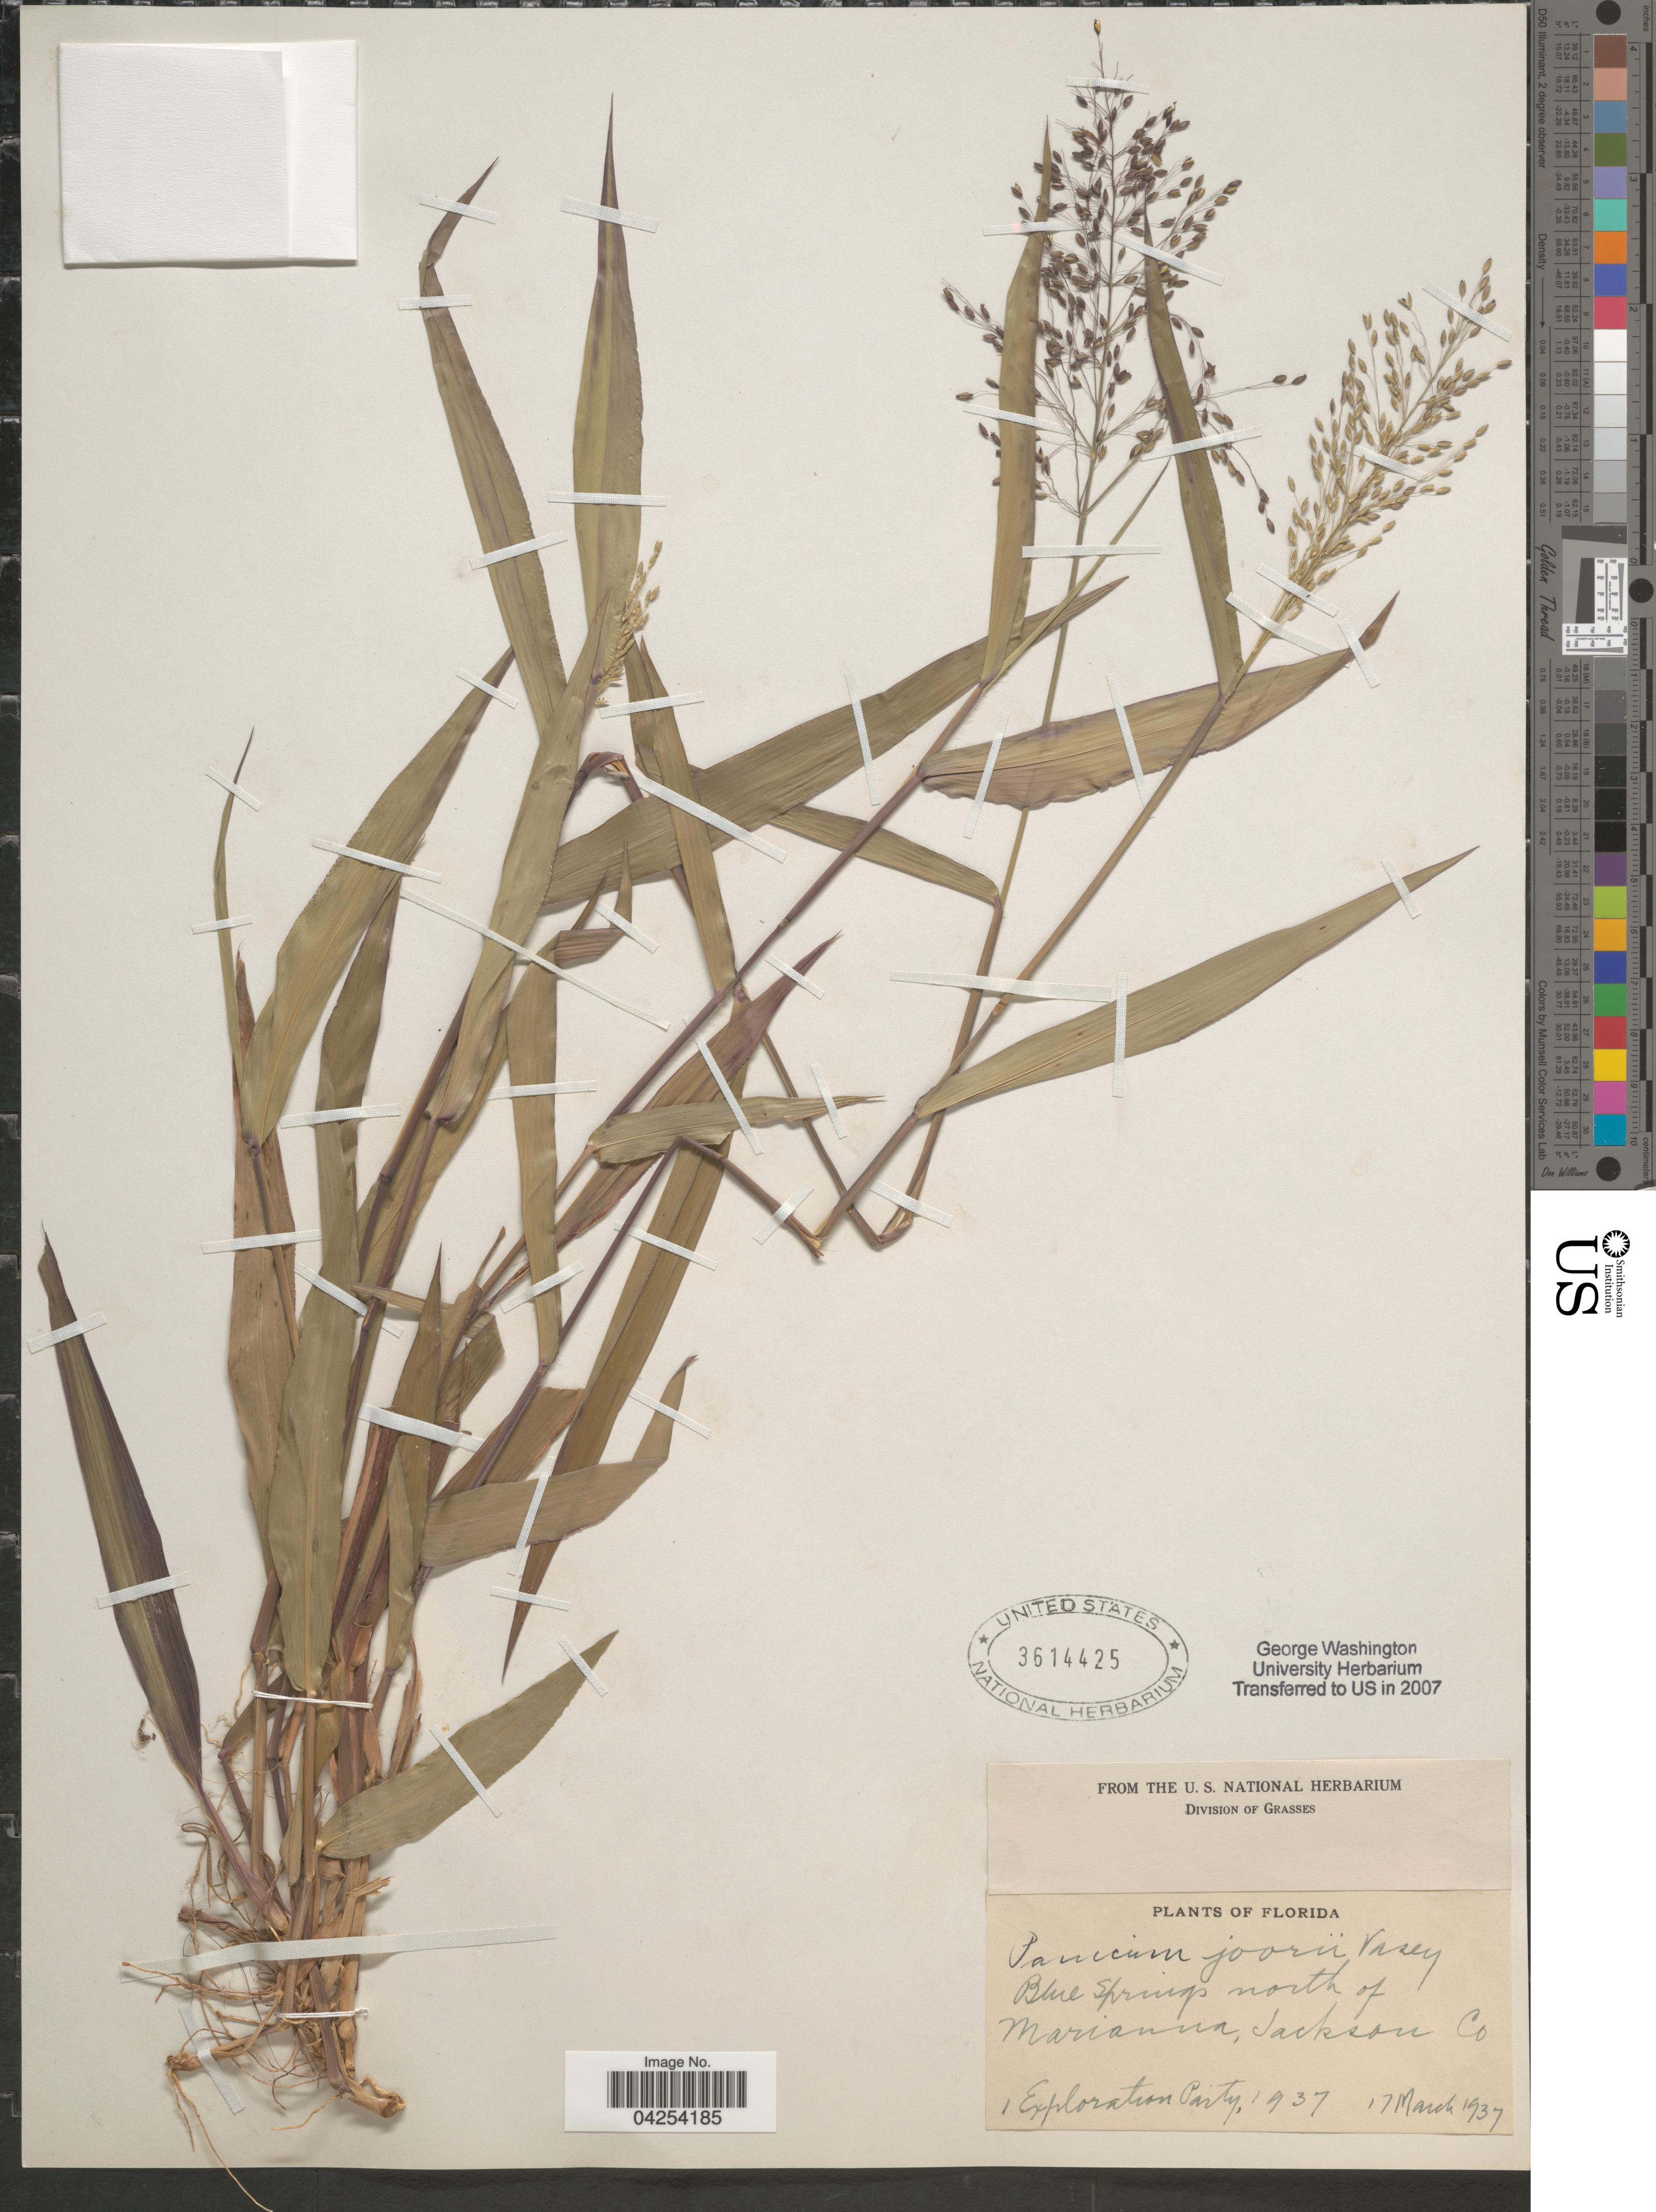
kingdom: Plantae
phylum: Tracheophyta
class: Liliopsida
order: Poales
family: Poaceae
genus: Dichanthelium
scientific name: Dichanthelium commutatum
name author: (Schult.) Gould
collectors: Exploratum Party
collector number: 1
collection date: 1937-03-17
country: United States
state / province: Florida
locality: Blue Springs north of Marianna, Jackson Co.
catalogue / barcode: US 3614425